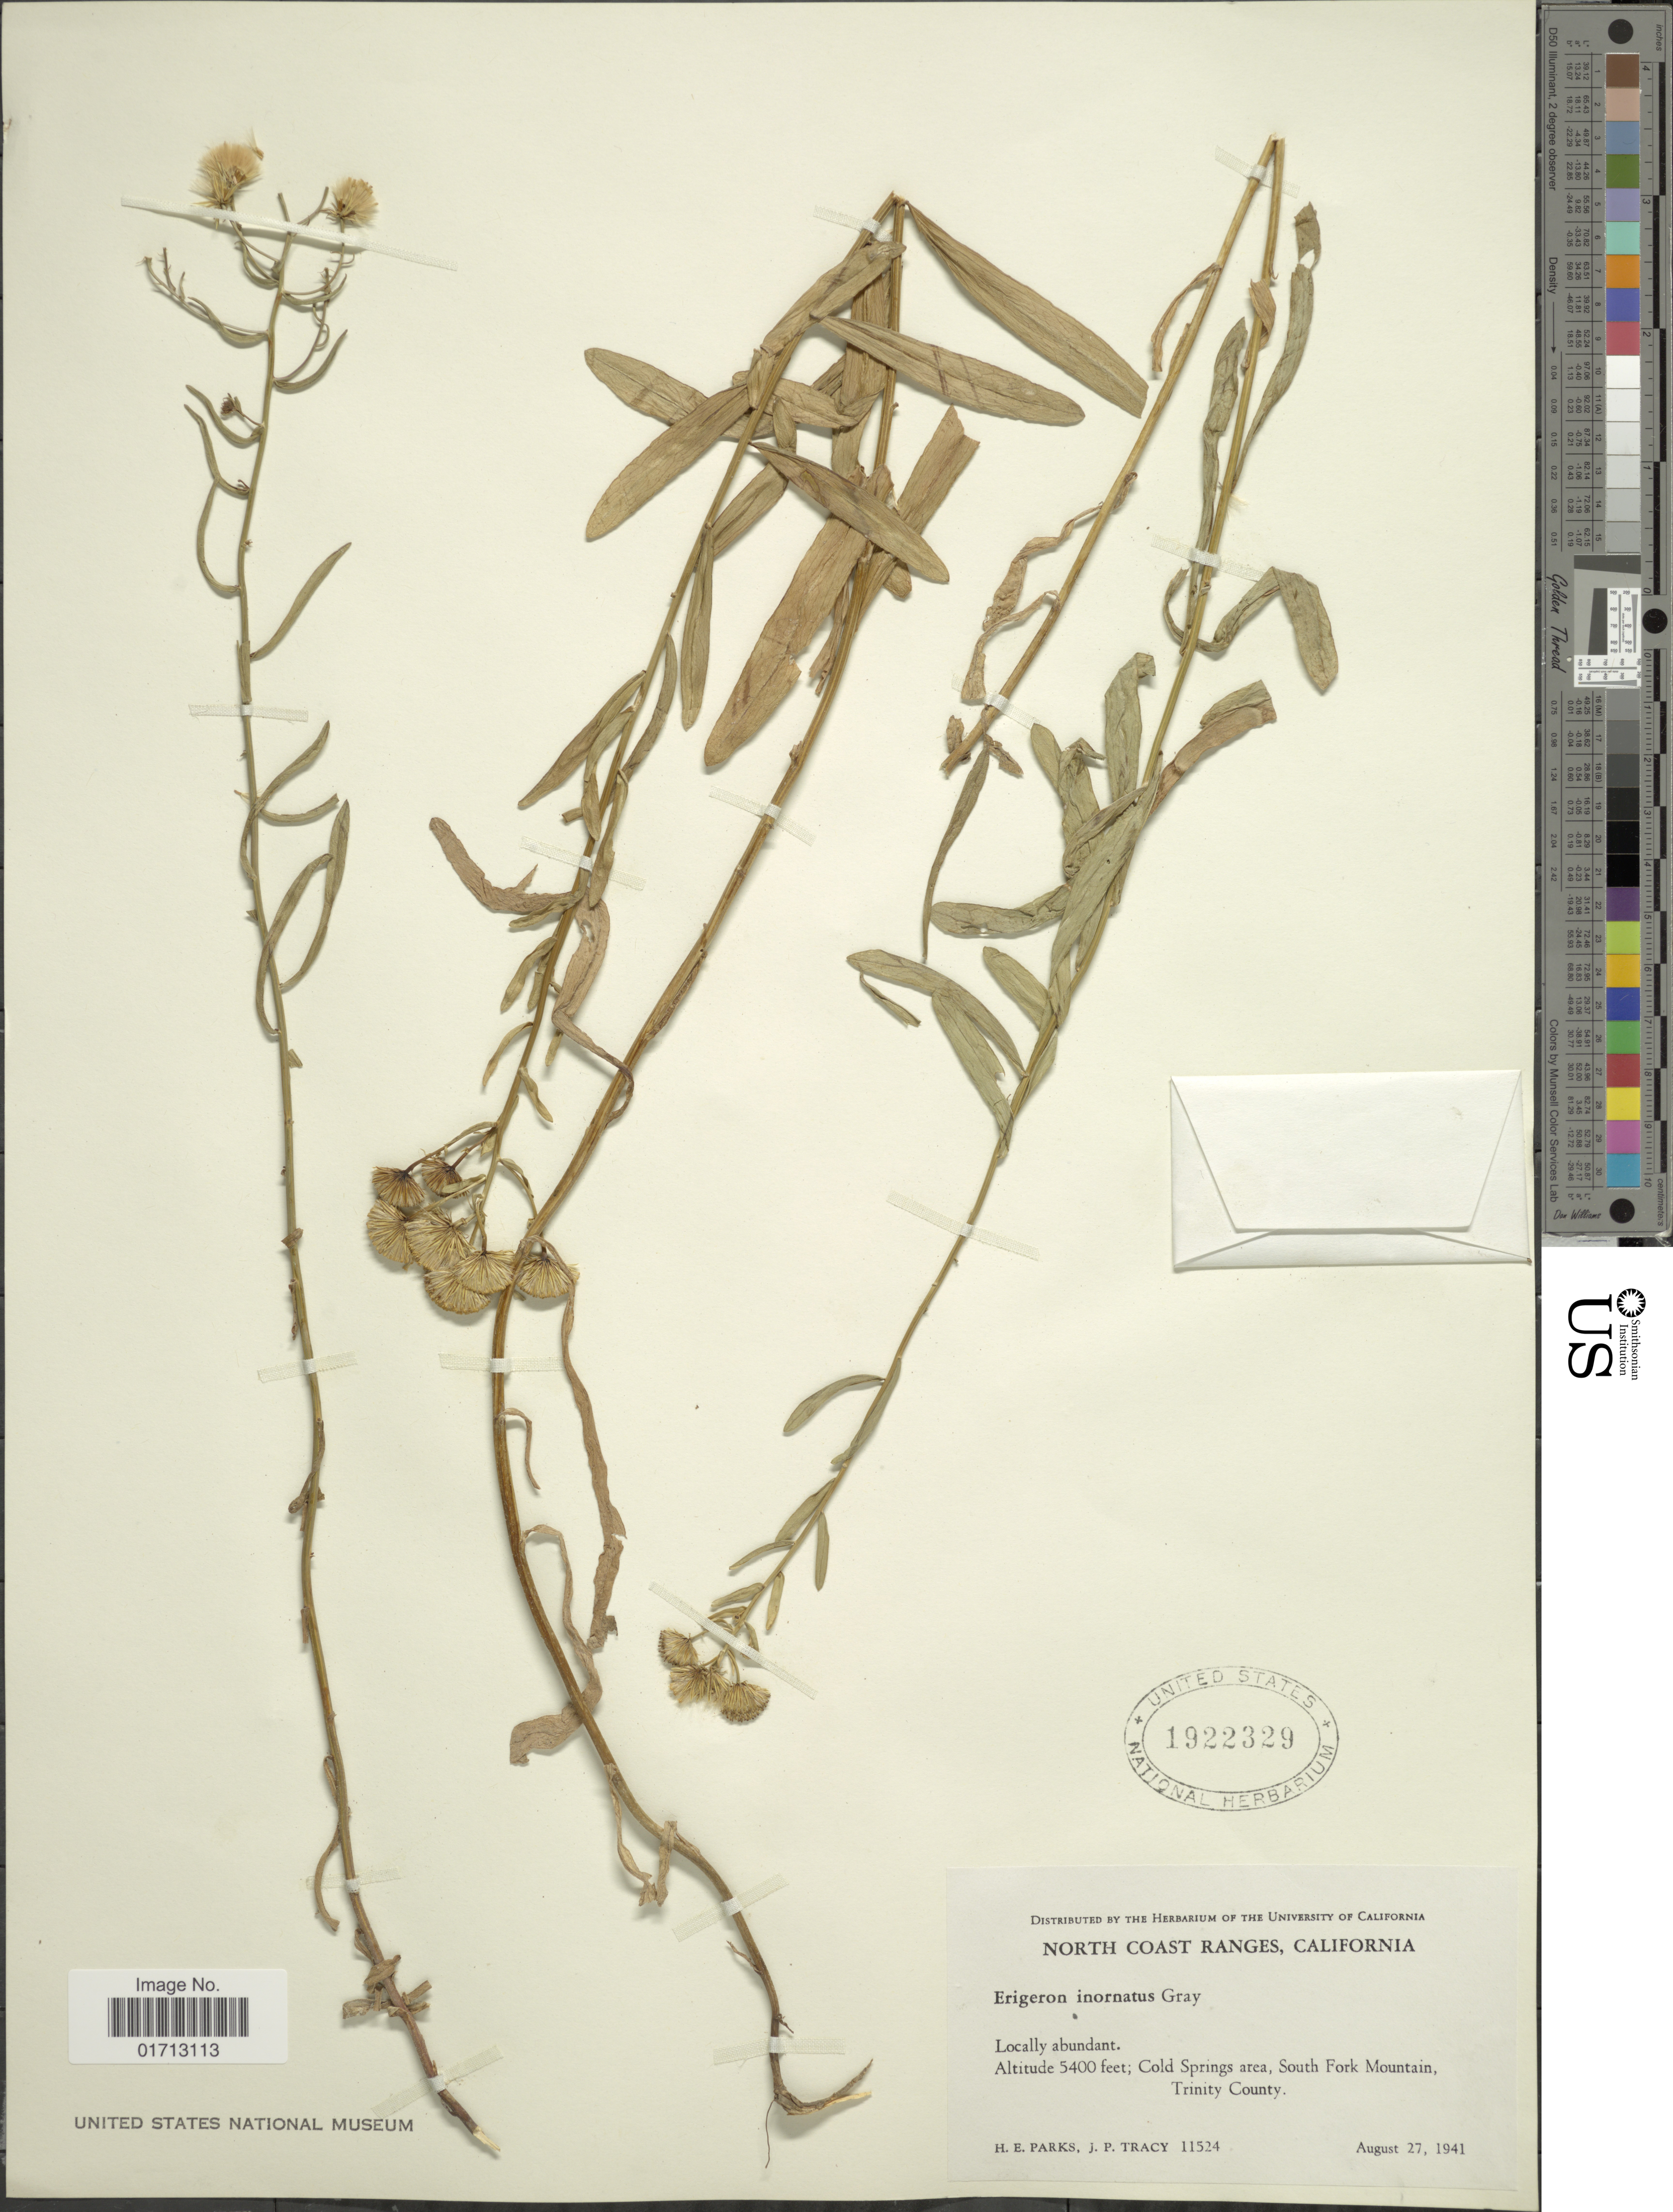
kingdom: Plantae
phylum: Tracheophyta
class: Magnoliopsida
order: Asterales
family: Asteraceae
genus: Erigeron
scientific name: Erigeron inornatus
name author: (A. Gray) A. Gray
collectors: H. E. Parks & J. Tracy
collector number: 11524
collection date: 1941-08-27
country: United States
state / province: California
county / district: Trinity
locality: North Coast Ranges, Colf Springs area, South Fork Mountain, Trinity County.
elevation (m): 1646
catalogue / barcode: US 1922329